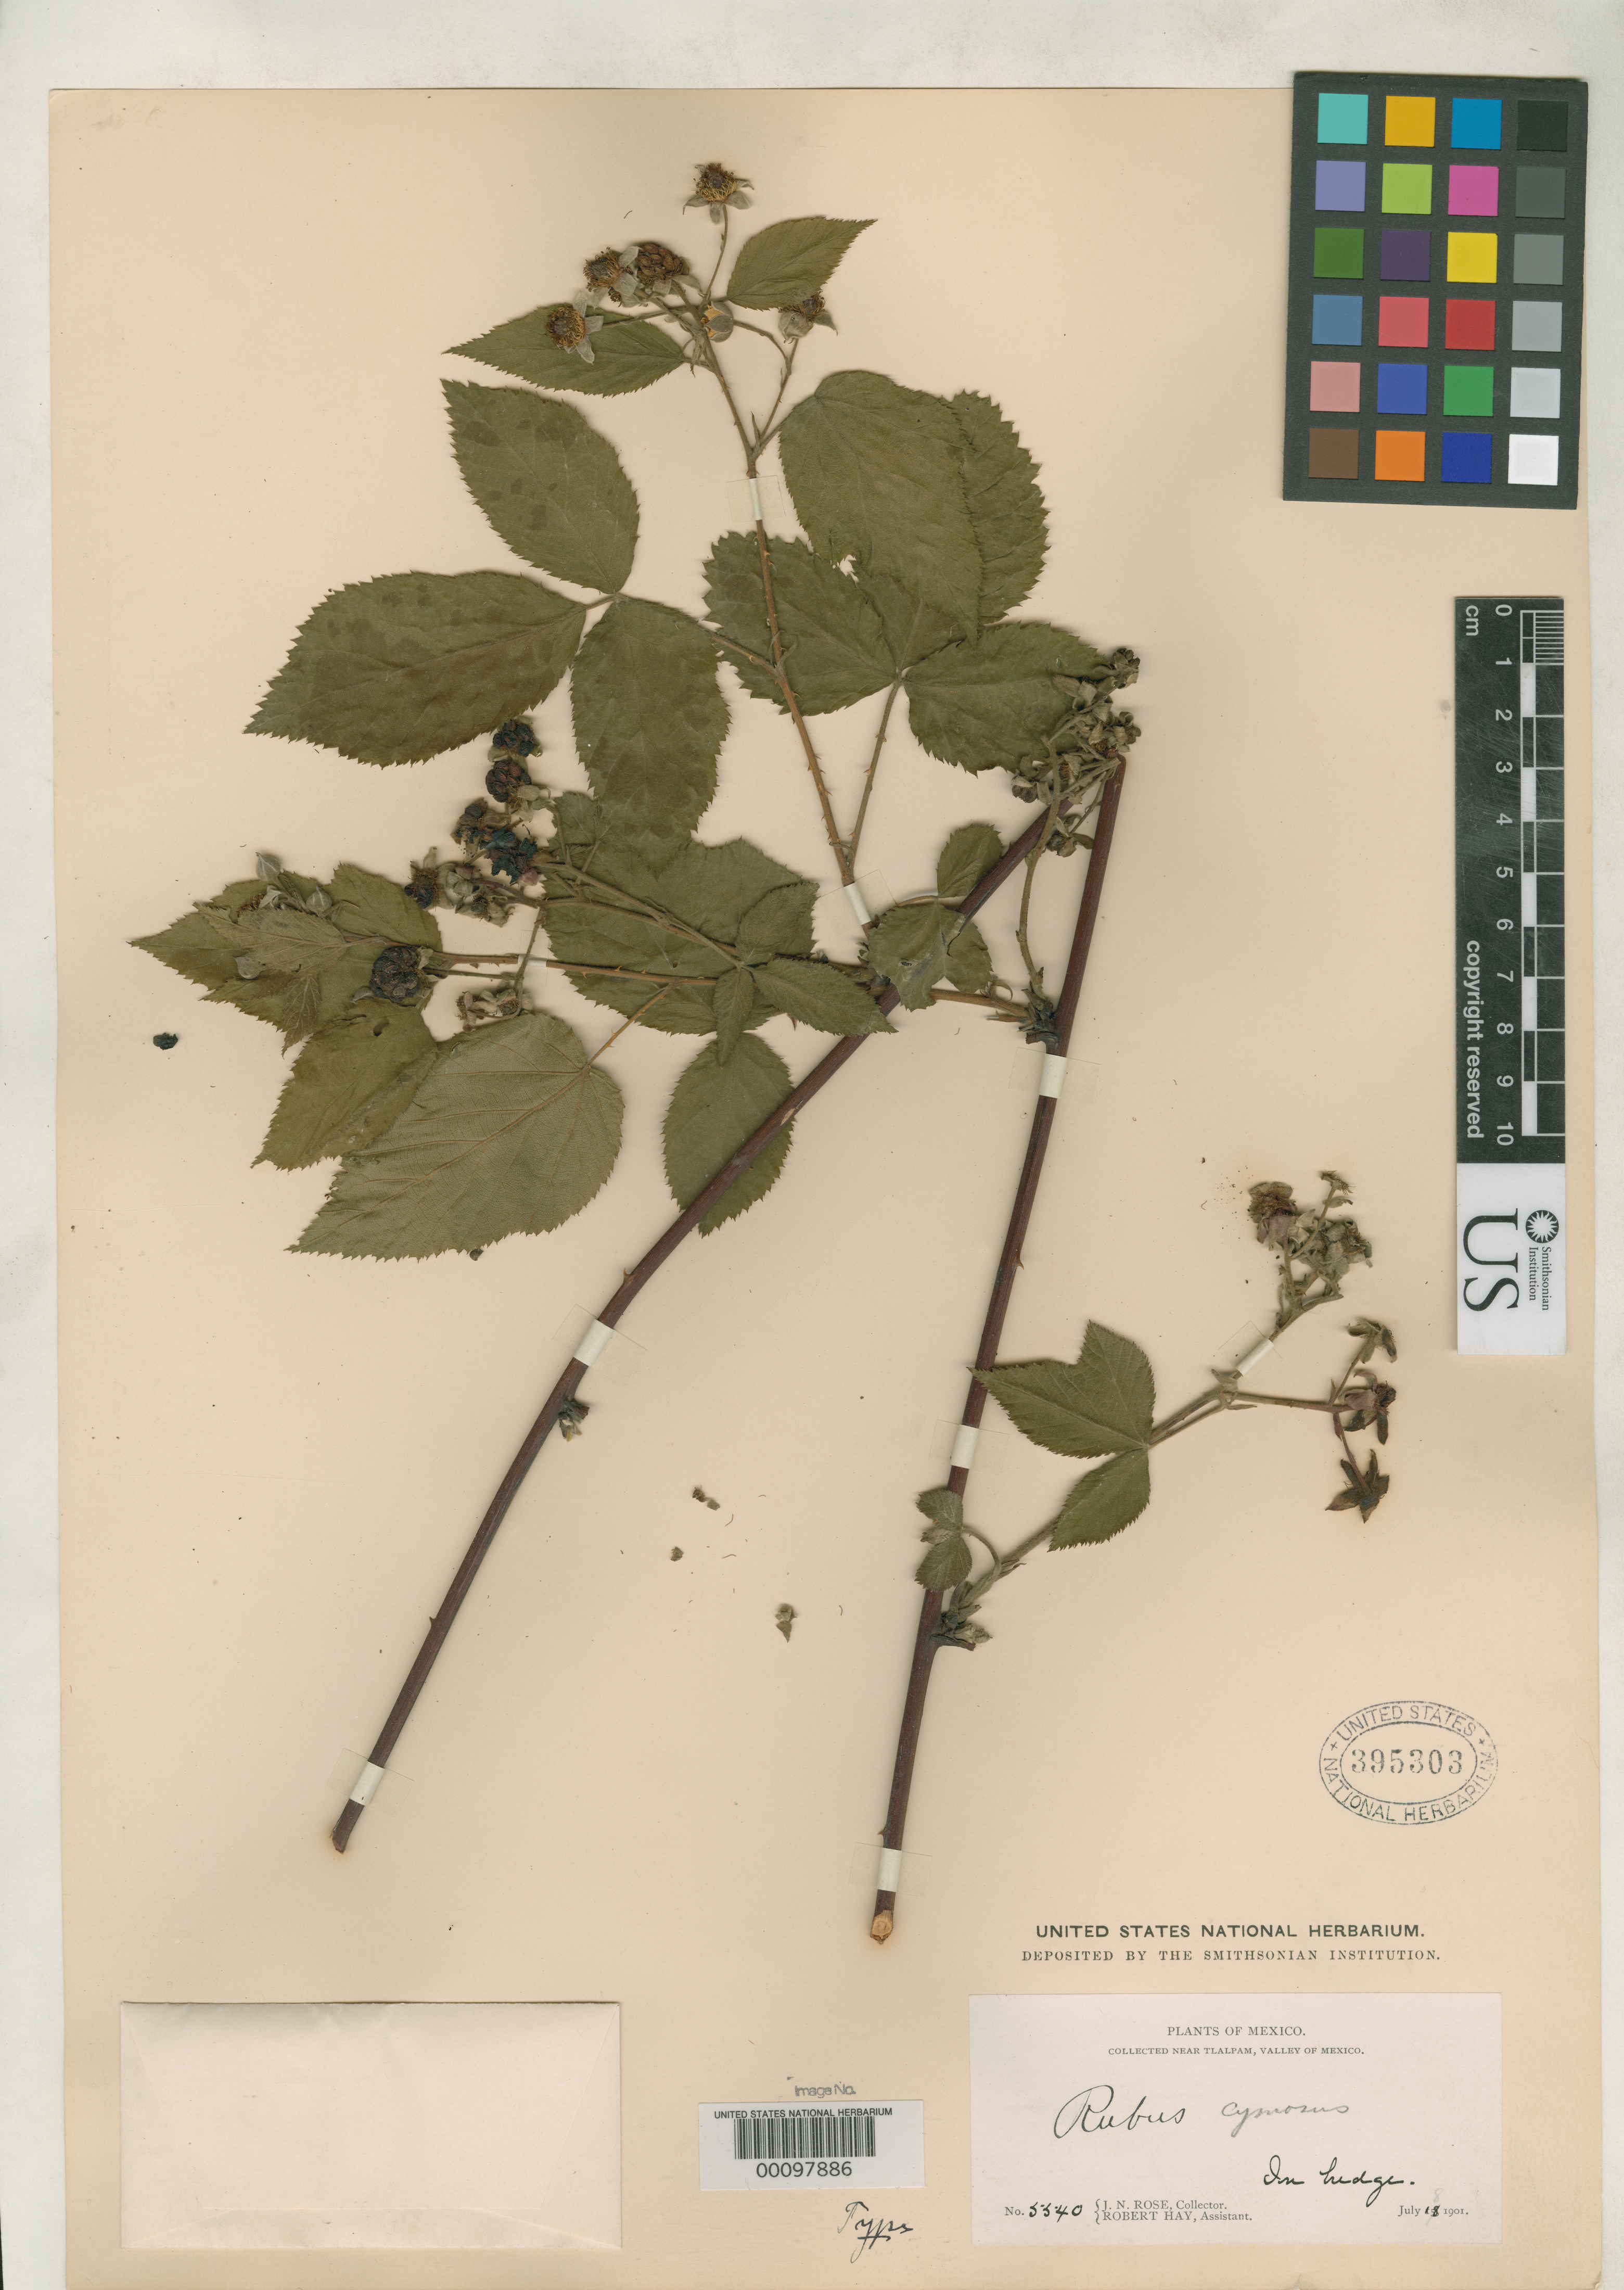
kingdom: Plantae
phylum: Tracheophyta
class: Magnoliopsida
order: Rosales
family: Rosaceae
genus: Rubus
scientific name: Rubus cymosus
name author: Rydb.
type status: Holotype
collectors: J. N. Rose & R. H. Hay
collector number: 5540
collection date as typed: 18 Jul 1901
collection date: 1901-07-18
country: Mexico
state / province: Distrito Federal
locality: Near Tlalpam.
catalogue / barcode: US 395303